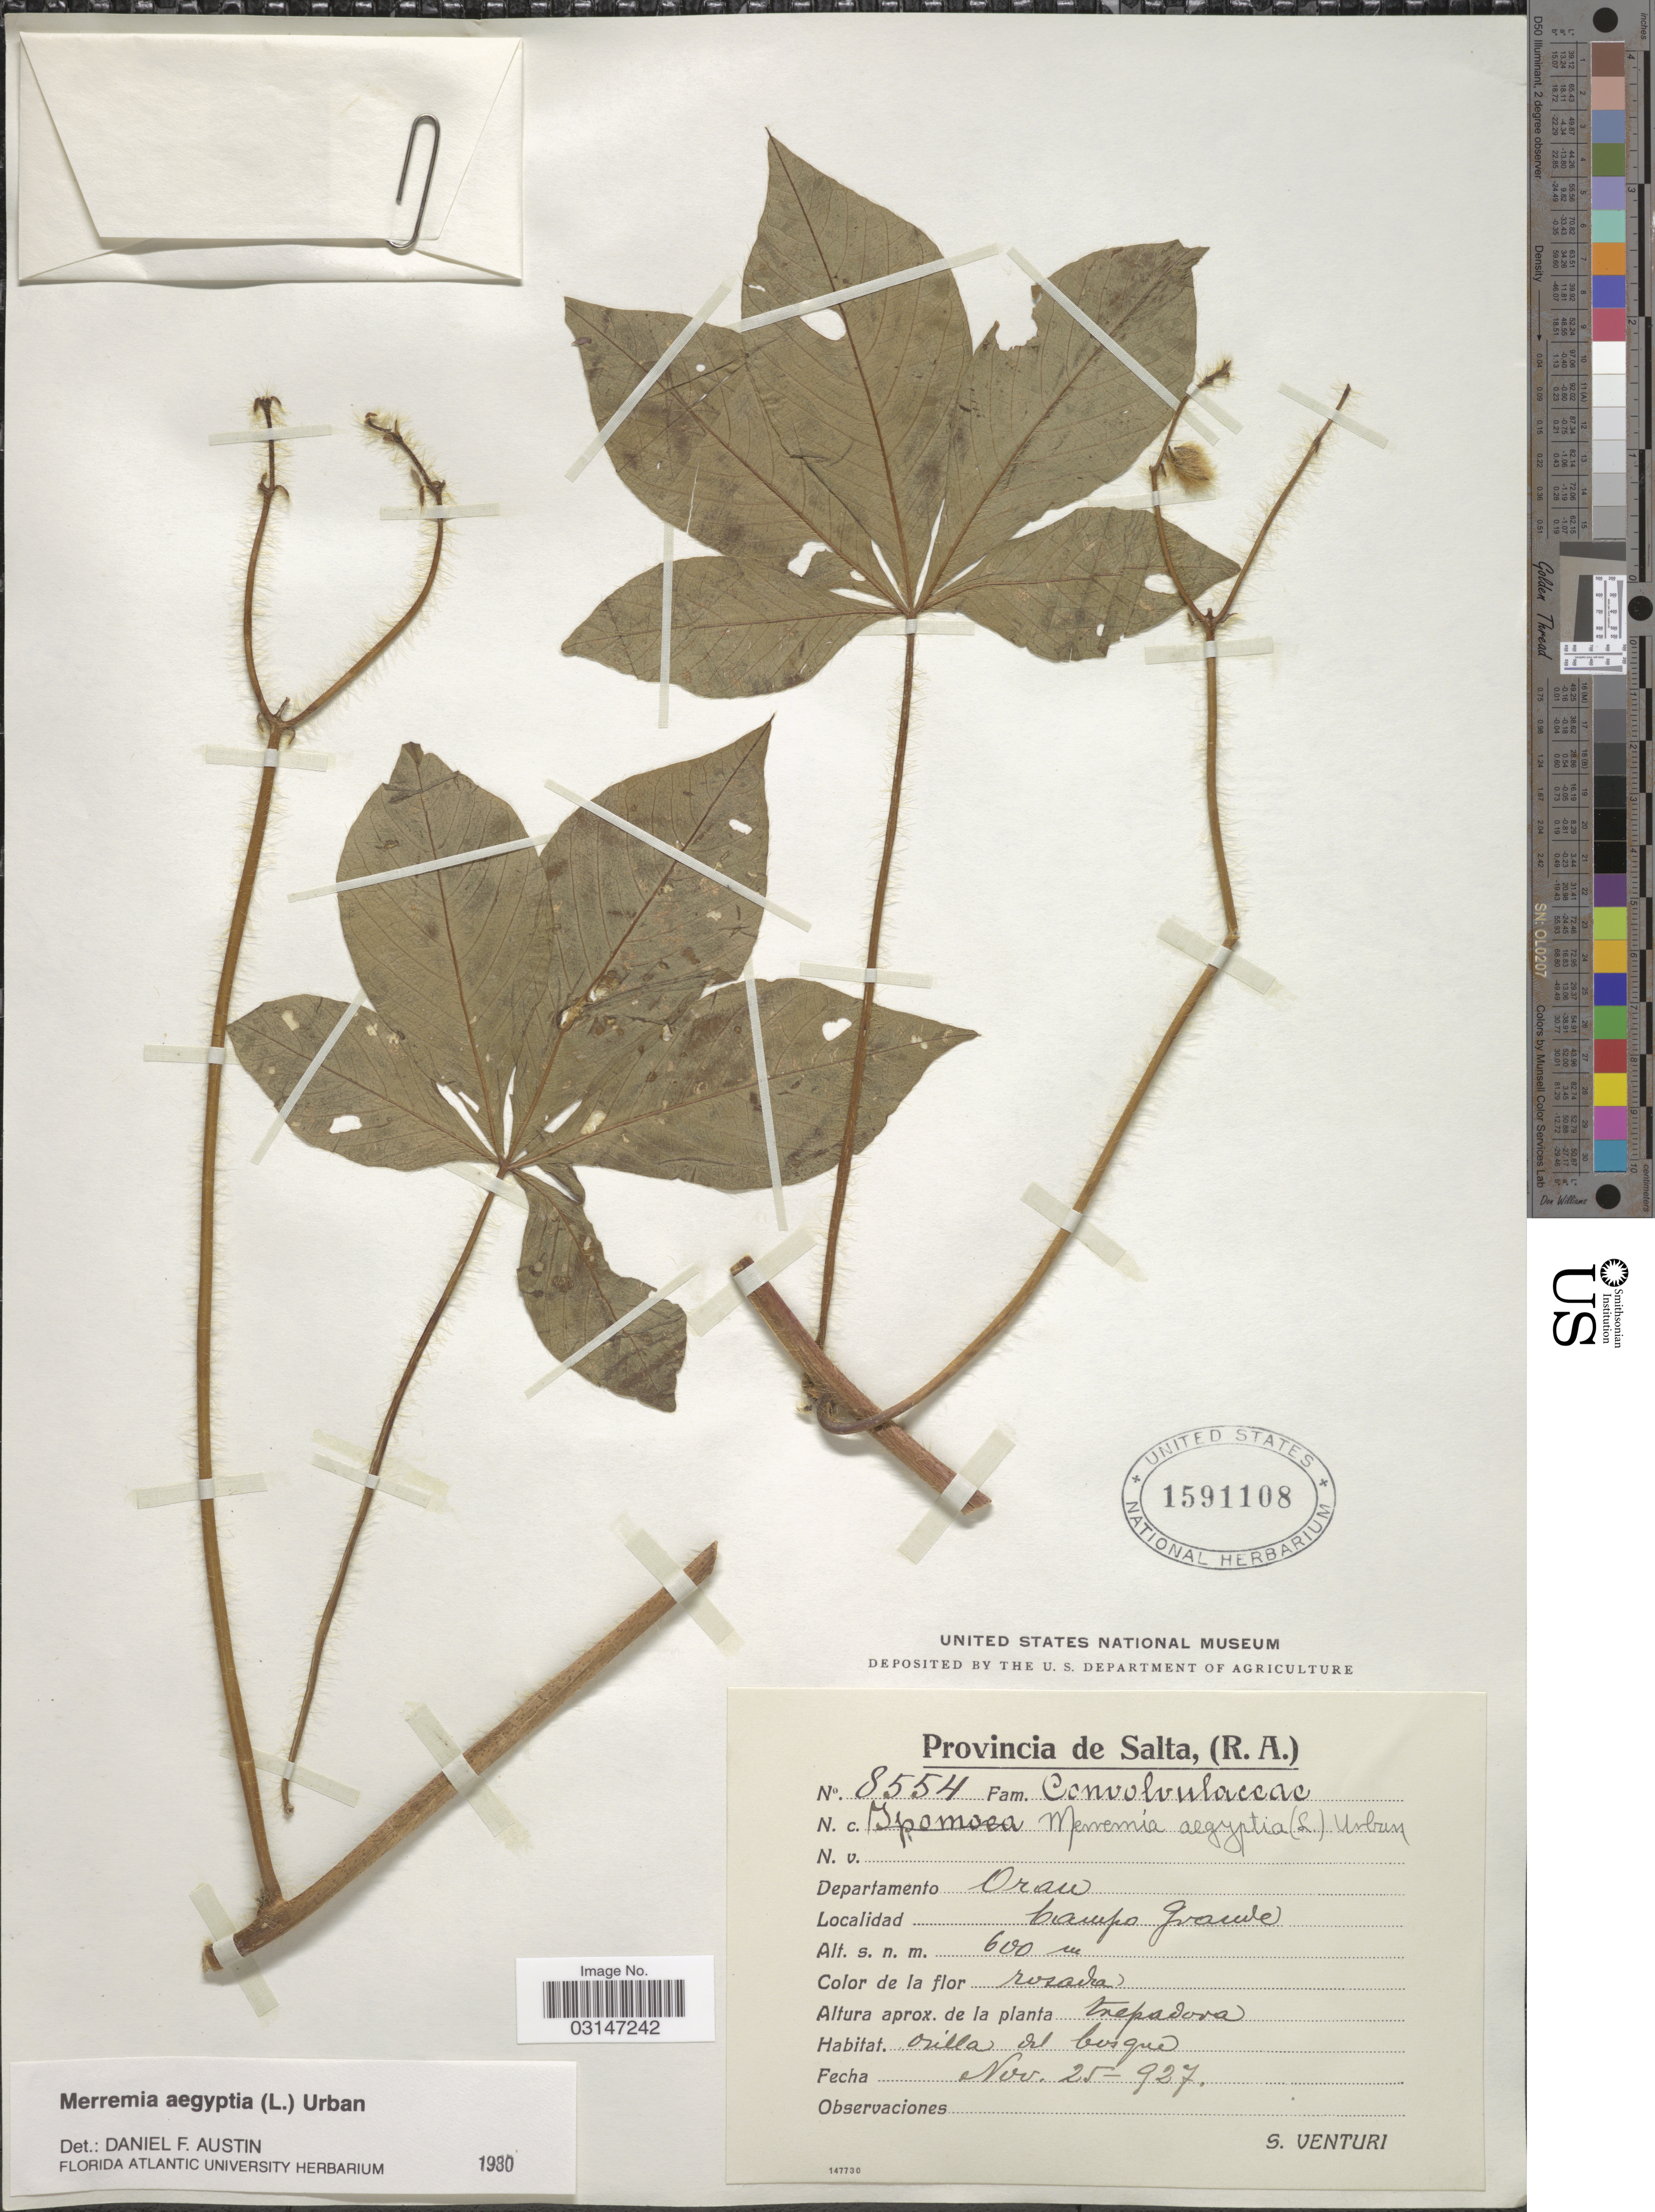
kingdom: Plantae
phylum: Tracheophyta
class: Magnoliopsida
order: Solanales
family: Convolvulaceae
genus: Distimake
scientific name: Distimake aegyptius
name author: (L.) A. R. Simões & Staples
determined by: Strong, Mark T., (BOT), Smithsonian Institution - National Museum of Natural History (UNITED STATES)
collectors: S. Venturi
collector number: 8554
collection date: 1927-11-25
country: Argentina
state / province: Salta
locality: Departamento Oran, Campo Grande.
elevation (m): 600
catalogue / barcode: US 1591108